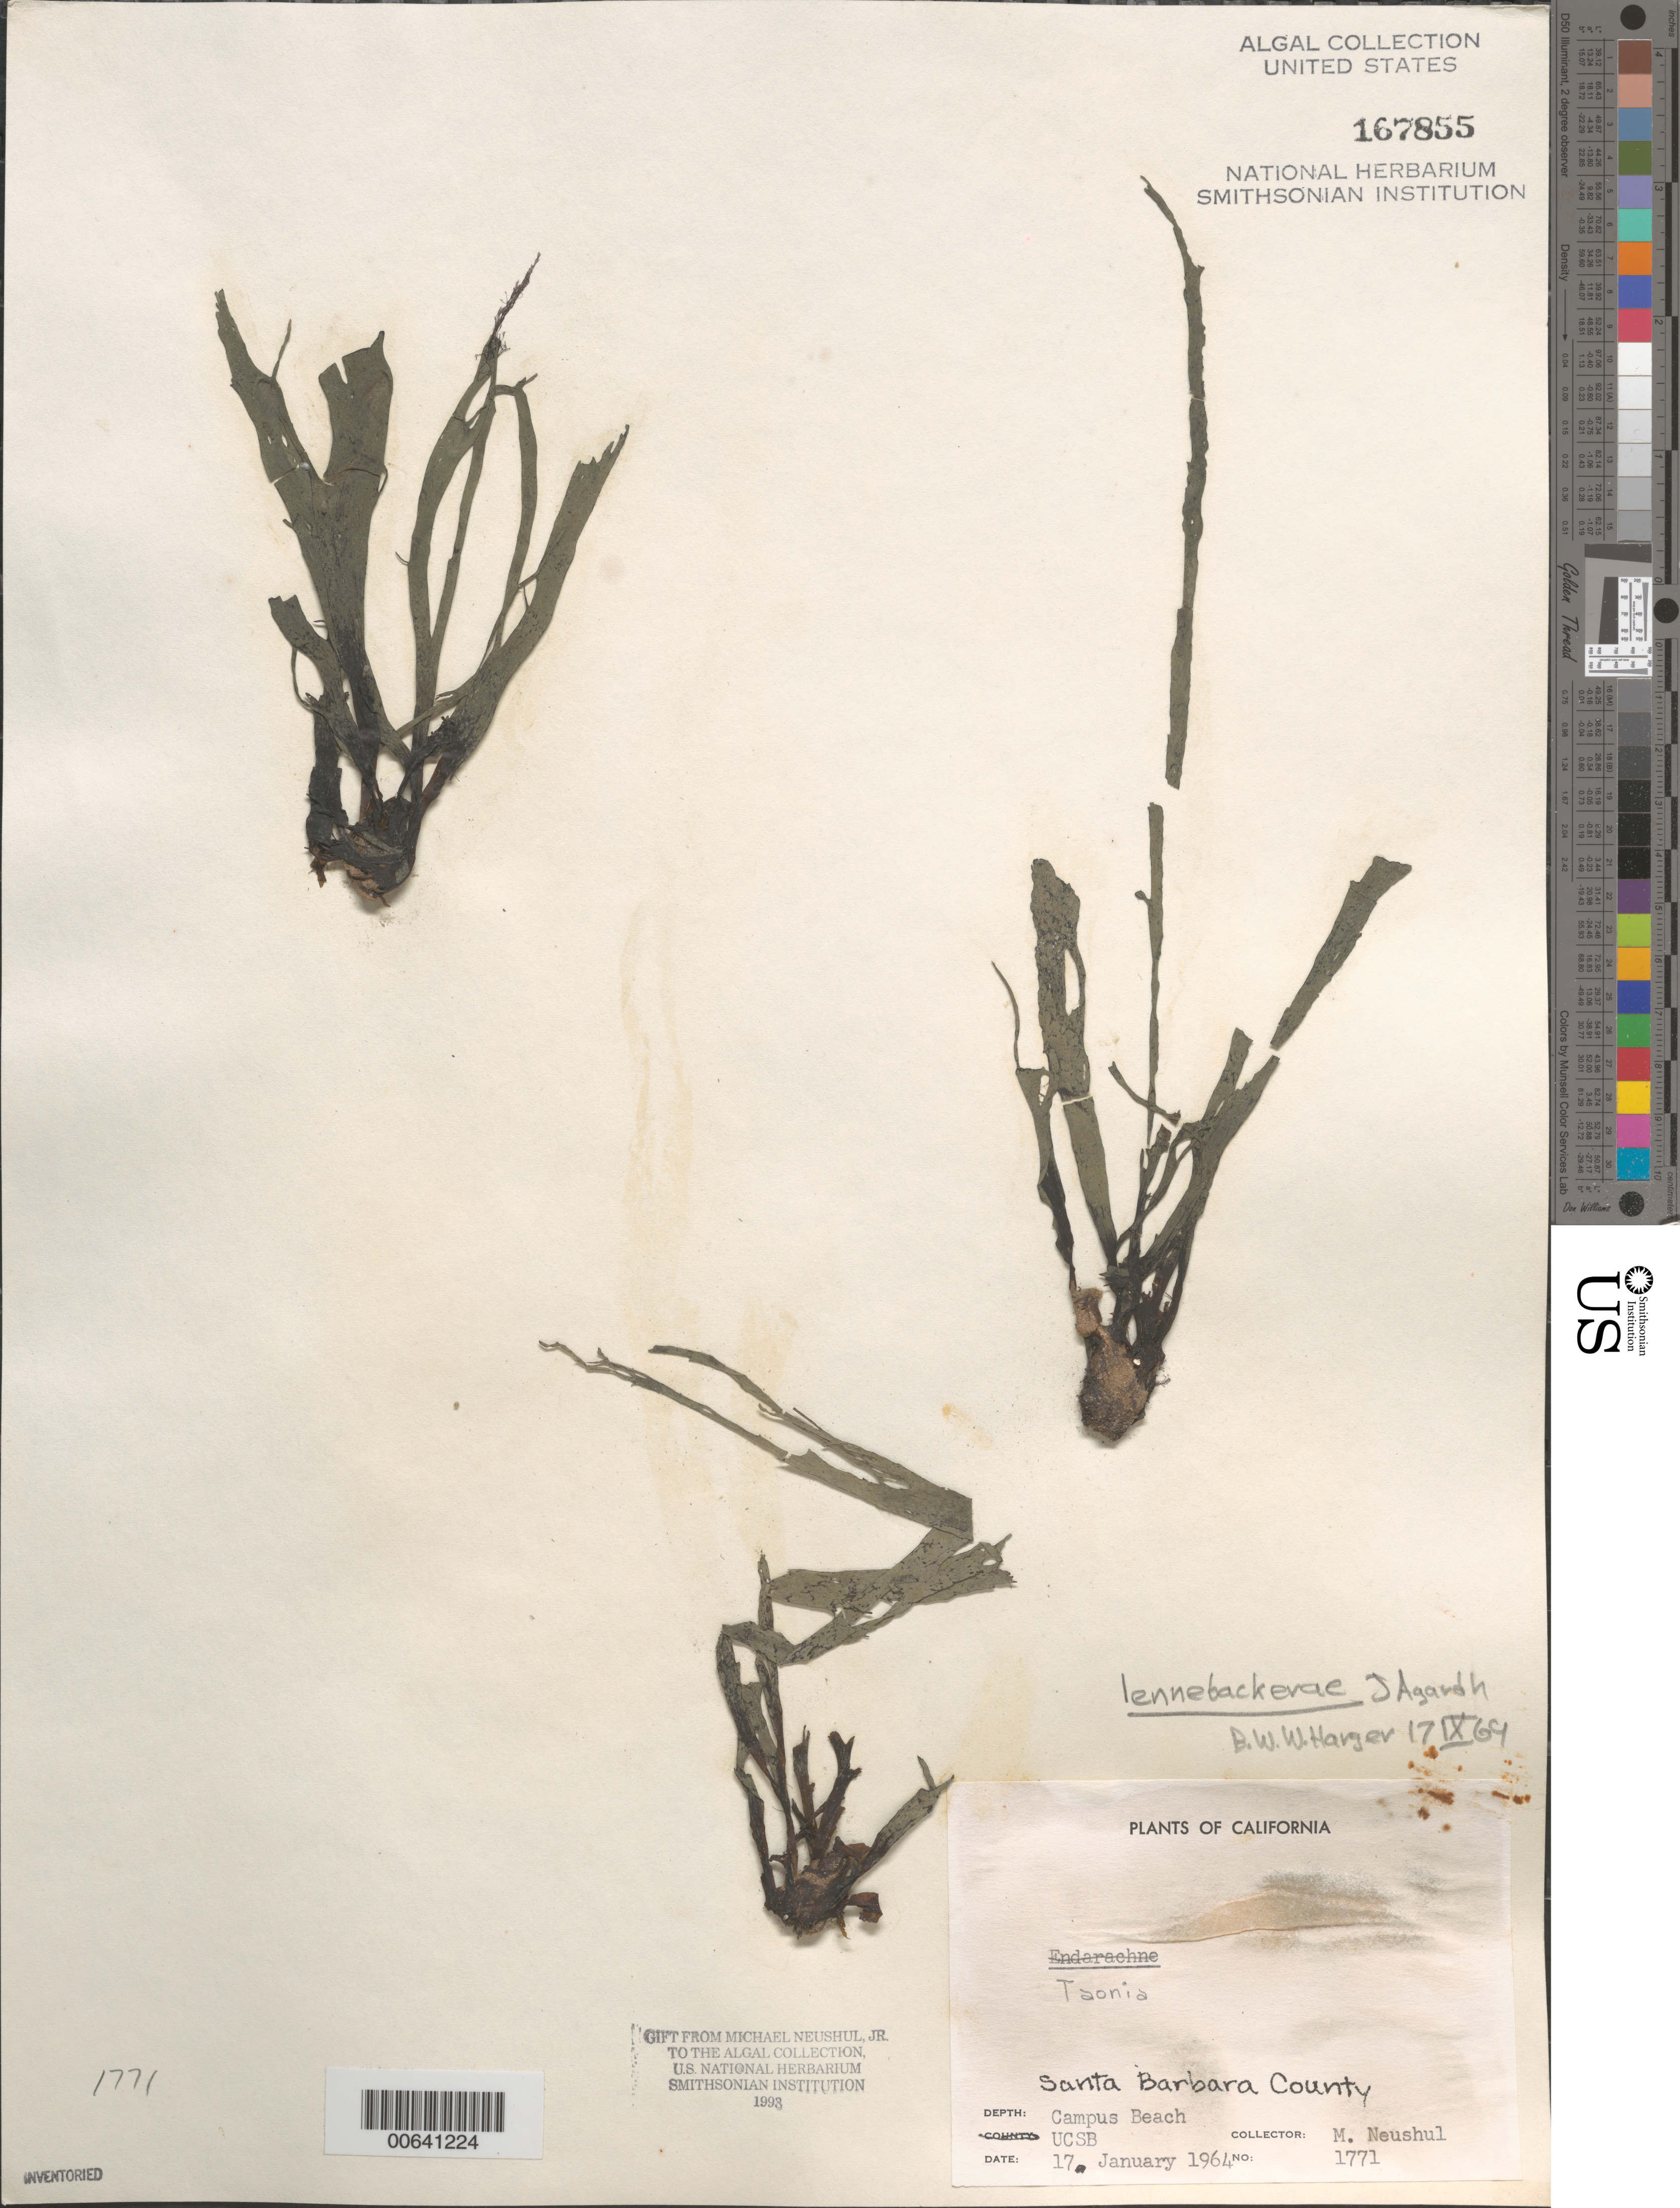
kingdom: Chromista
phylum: Ochrophyta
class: Phaeophyceae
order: Dictyotales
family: Dictyotaceae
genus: Taonia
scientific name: Taonia lennebackerae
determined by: Harger, B. W. W.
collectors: M. Neushul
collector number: Neushul 1771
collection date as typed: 17 Jan 1964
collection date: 1964-01-17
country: United States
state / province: California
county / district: Santa Barbara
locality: Campus Beach, University of California Santa Barbara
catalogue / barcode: US 167855